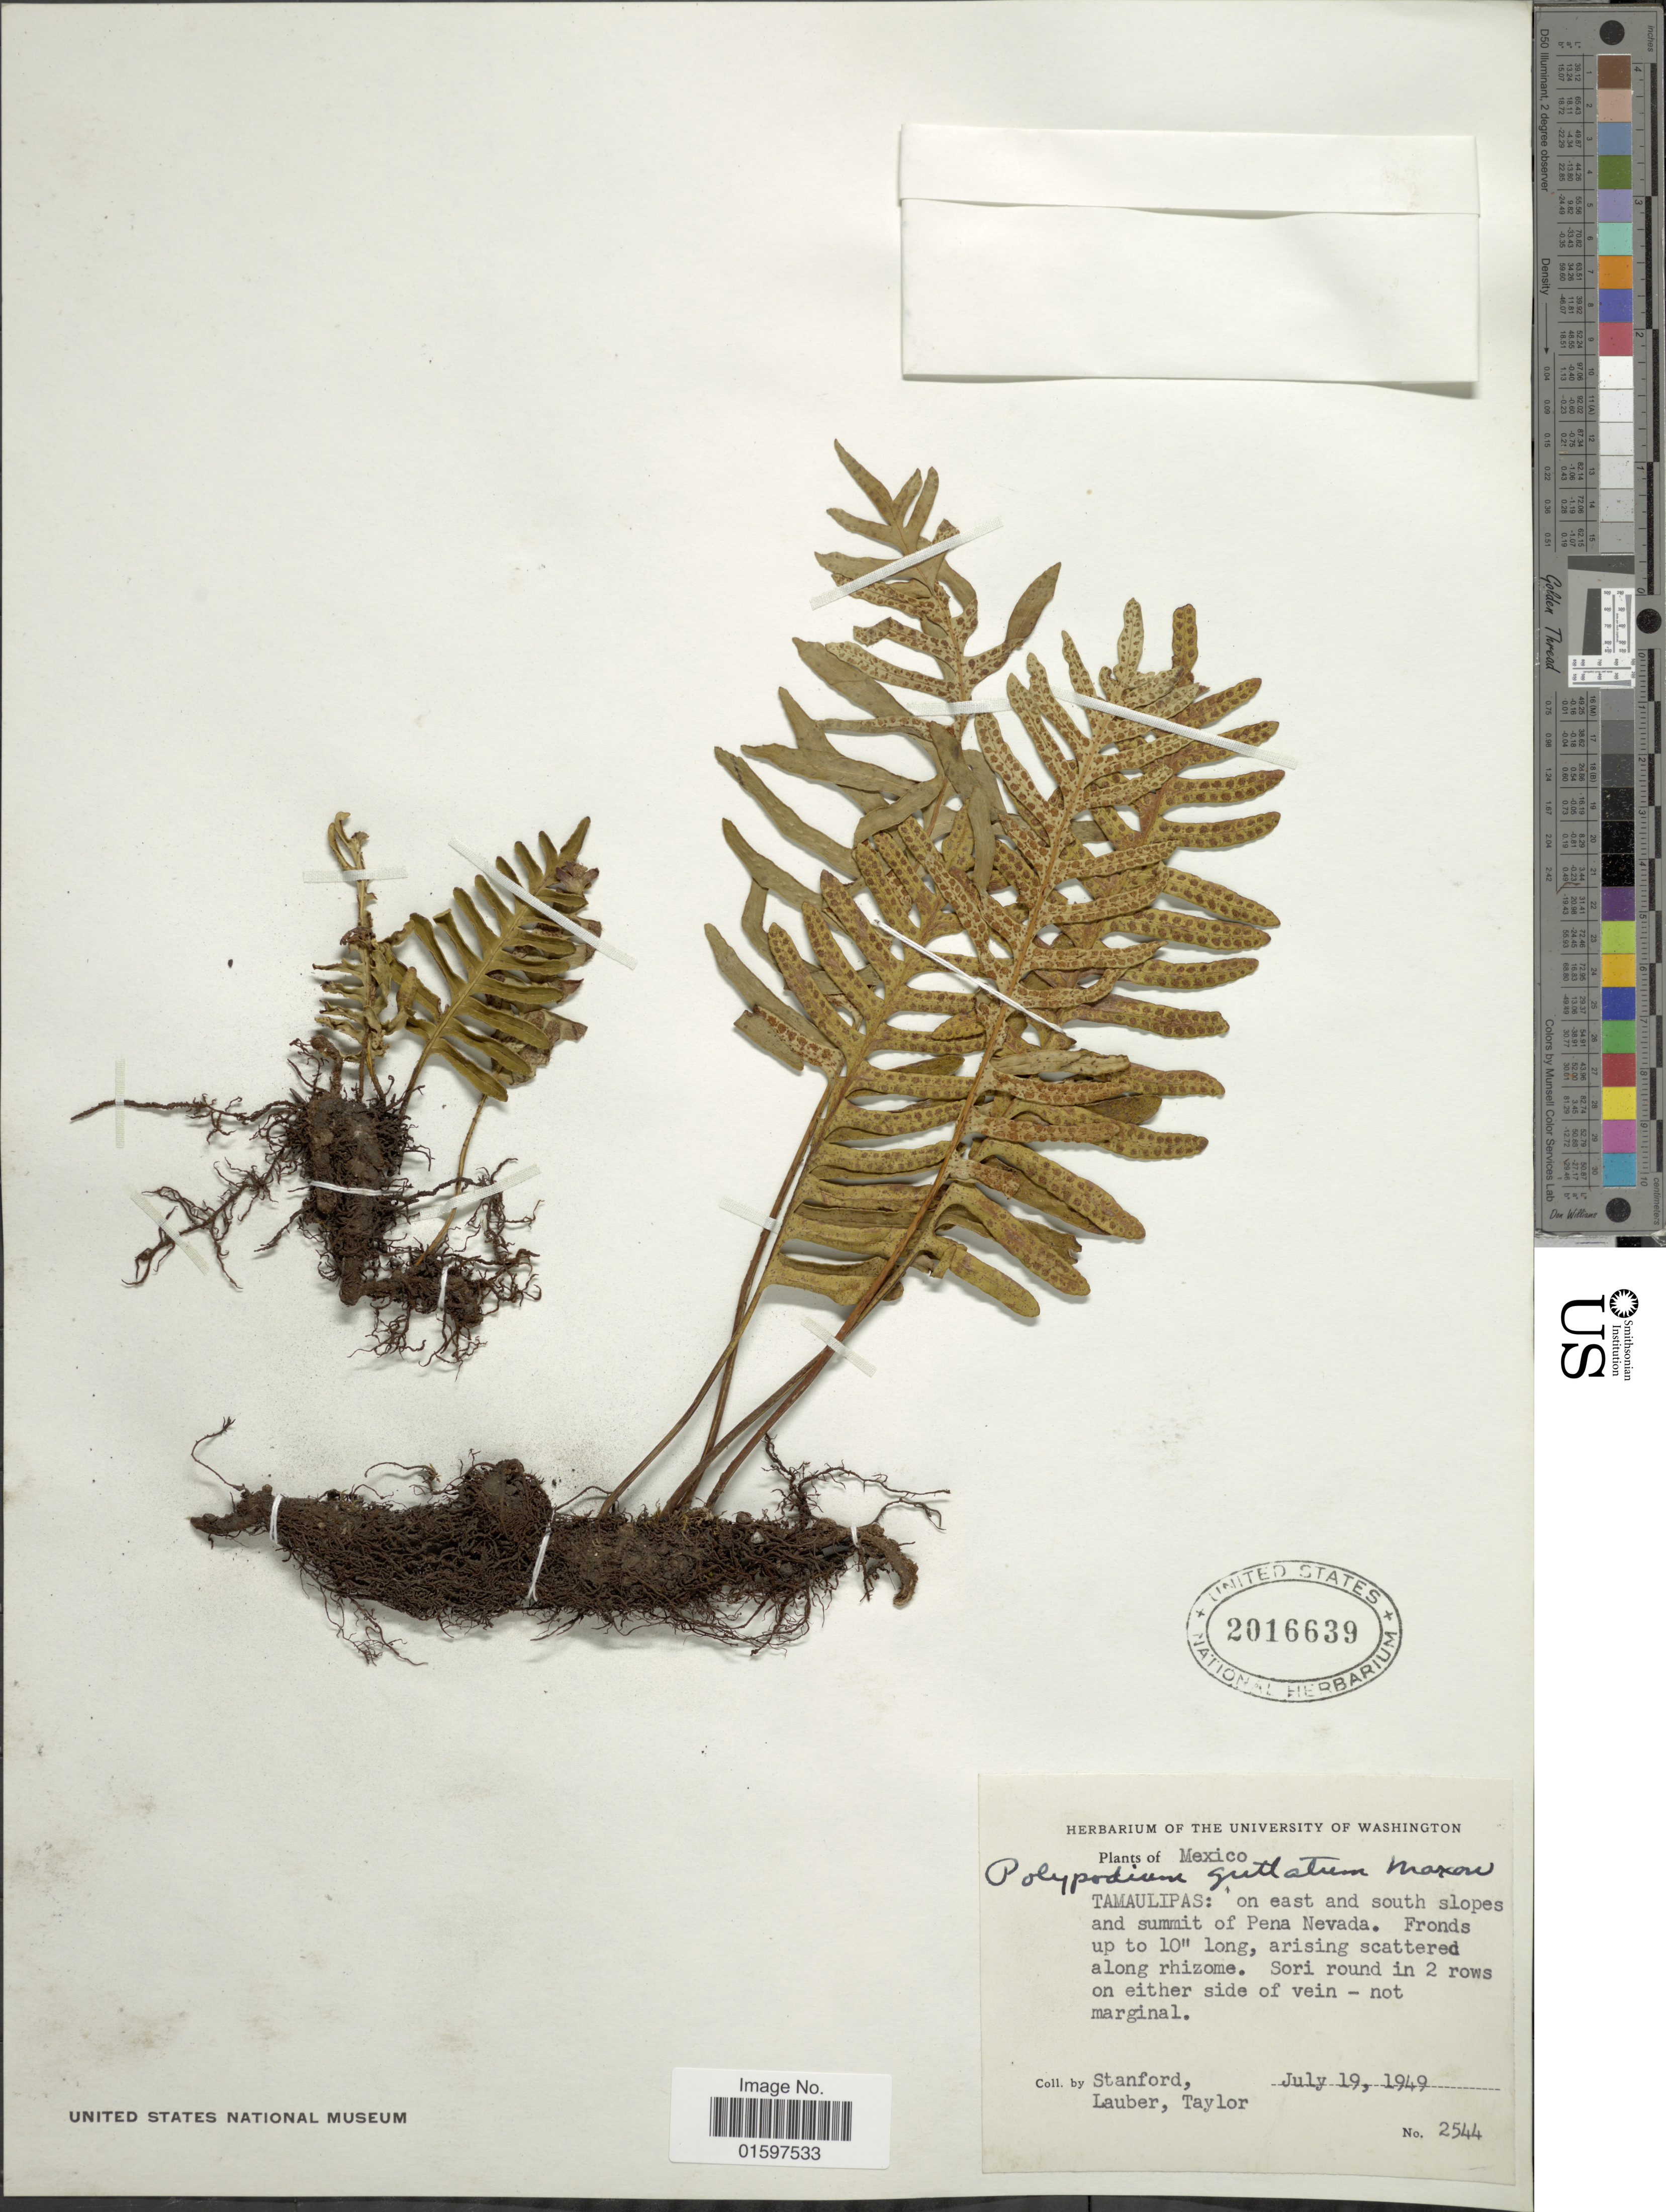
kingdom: Plantae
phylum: Tracheophyta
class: Polypodiopsida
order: Polypodiales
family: Polypodiaceae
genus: Pleopeltis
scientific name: Pleopeltis guttata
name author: (Maxon) E.G. Andrews & Windham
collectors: -. Stanford, Lauber, -- & -- Taylor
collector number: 2544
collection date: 1949-07-19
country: Mexico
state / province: Tamaulipas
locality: On east and south slopes and summit of Pena Nevada, sori round in 2 rows on either side of vein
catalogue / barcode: US 2016639